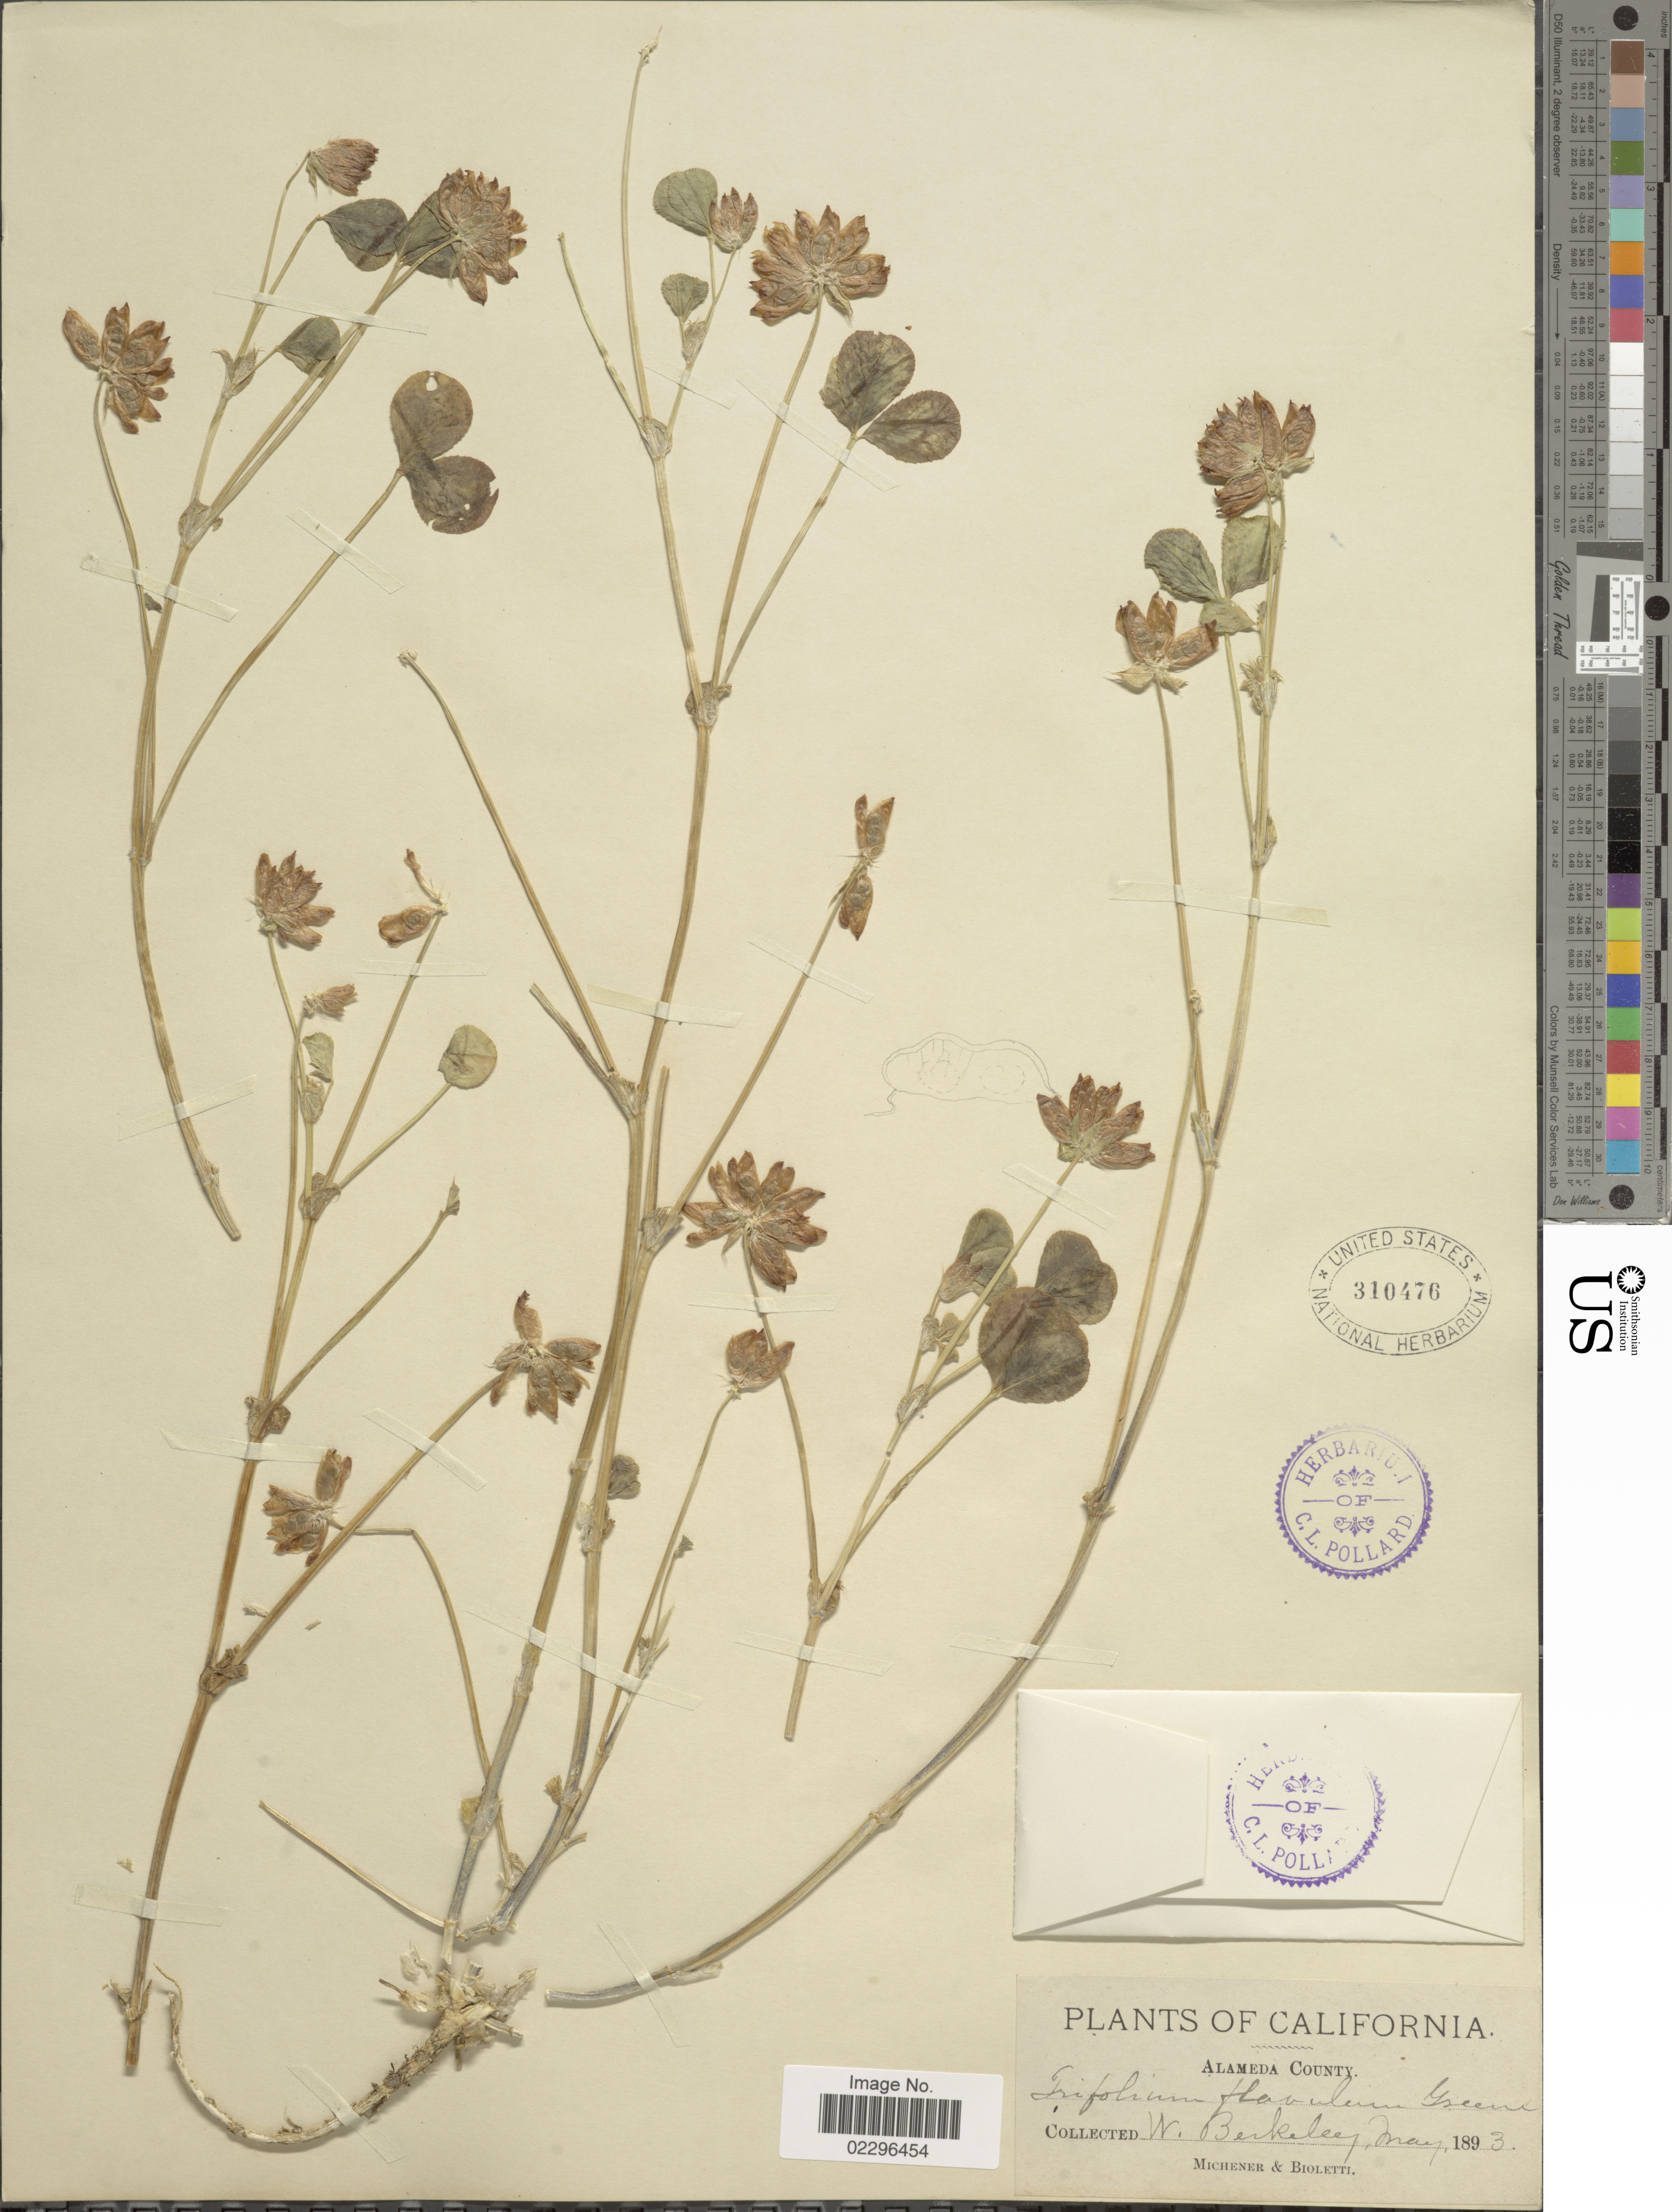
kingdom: Plantae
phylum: Tracheophyta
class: Magnoliopsida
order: Fabales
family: Fabaceae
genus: Trifolium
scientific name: Trifolium fucatum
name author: Lindl.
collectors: -. Michener & -- Bioletti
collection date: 1893-05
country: United States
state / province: California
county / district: Alameda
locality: Alameda County, W. Berkeley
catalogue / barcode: US 310476